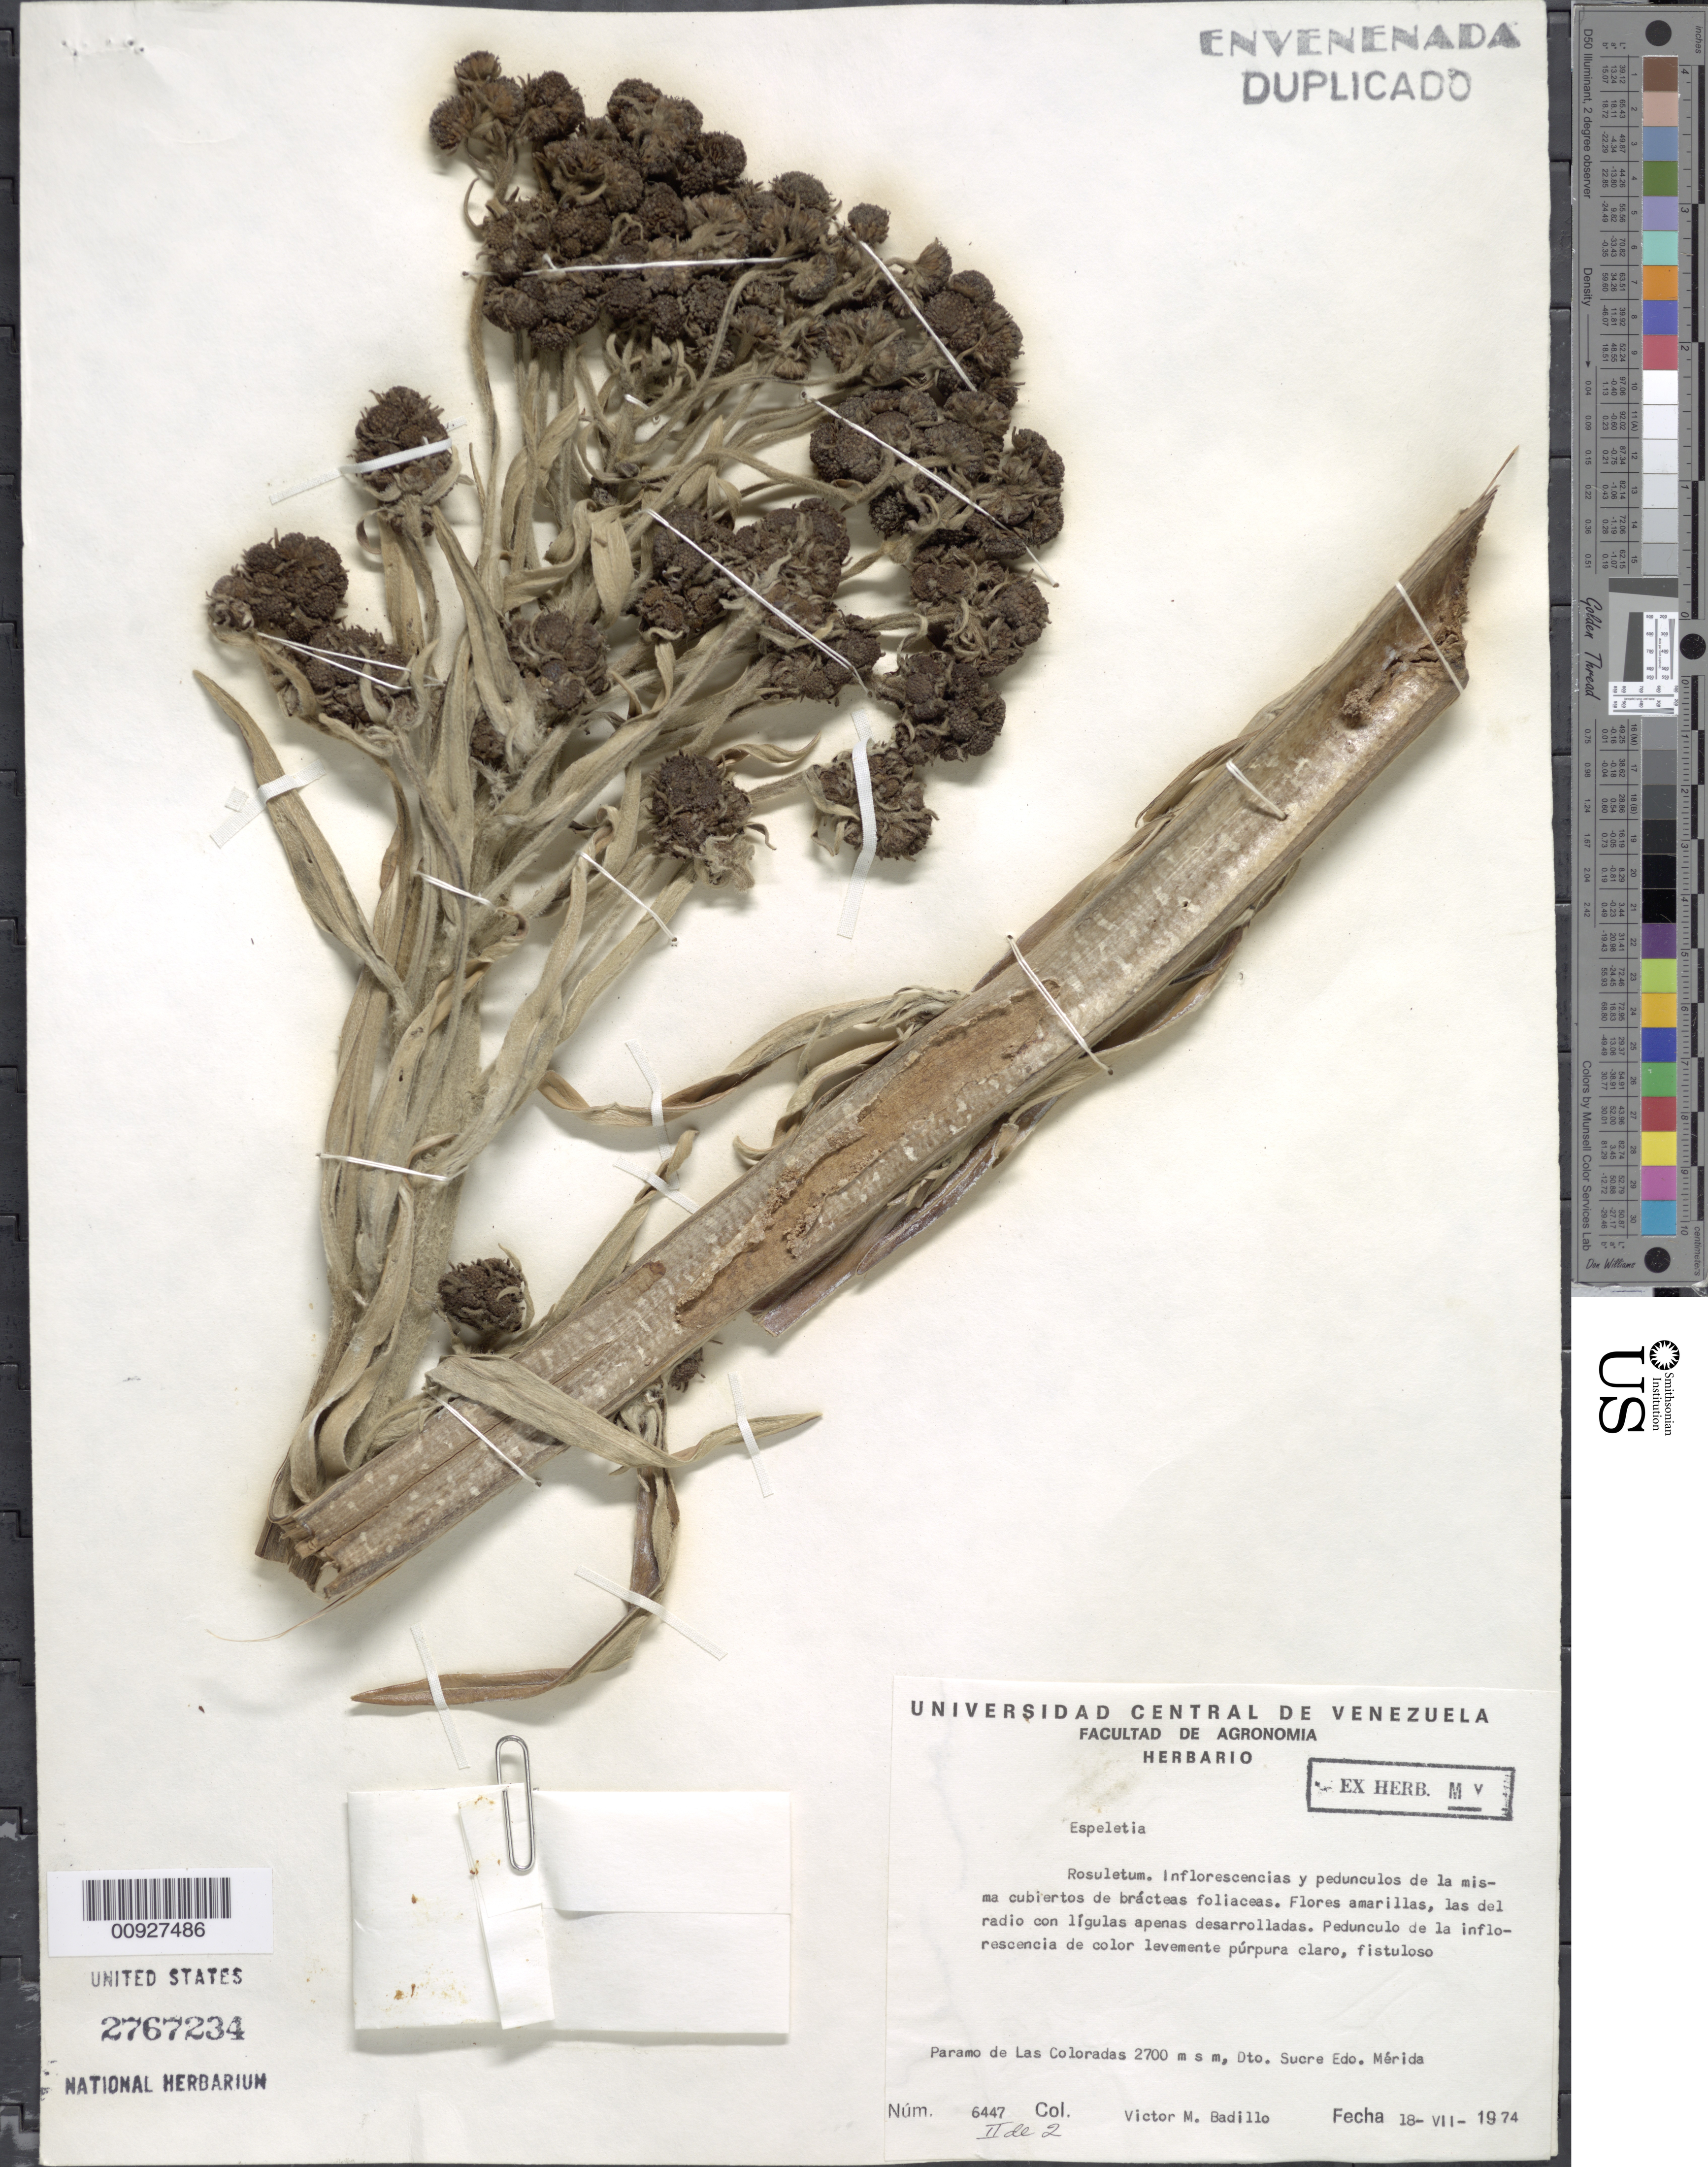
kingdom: Plantae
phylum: Tracheophyta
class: Magnoliopsida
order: Asterales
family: Asteraceae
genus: Ruilopezia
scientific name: Ruilopezia bromelioides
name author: (Cuatrec.) Cuatrec.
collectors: V. Badillo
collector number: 6447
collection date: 1974-07-18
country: Venezuela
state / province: Mérida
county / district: Sucre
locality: Páramo de Las Coloradas.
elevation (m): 2700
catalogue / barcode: US 2767234